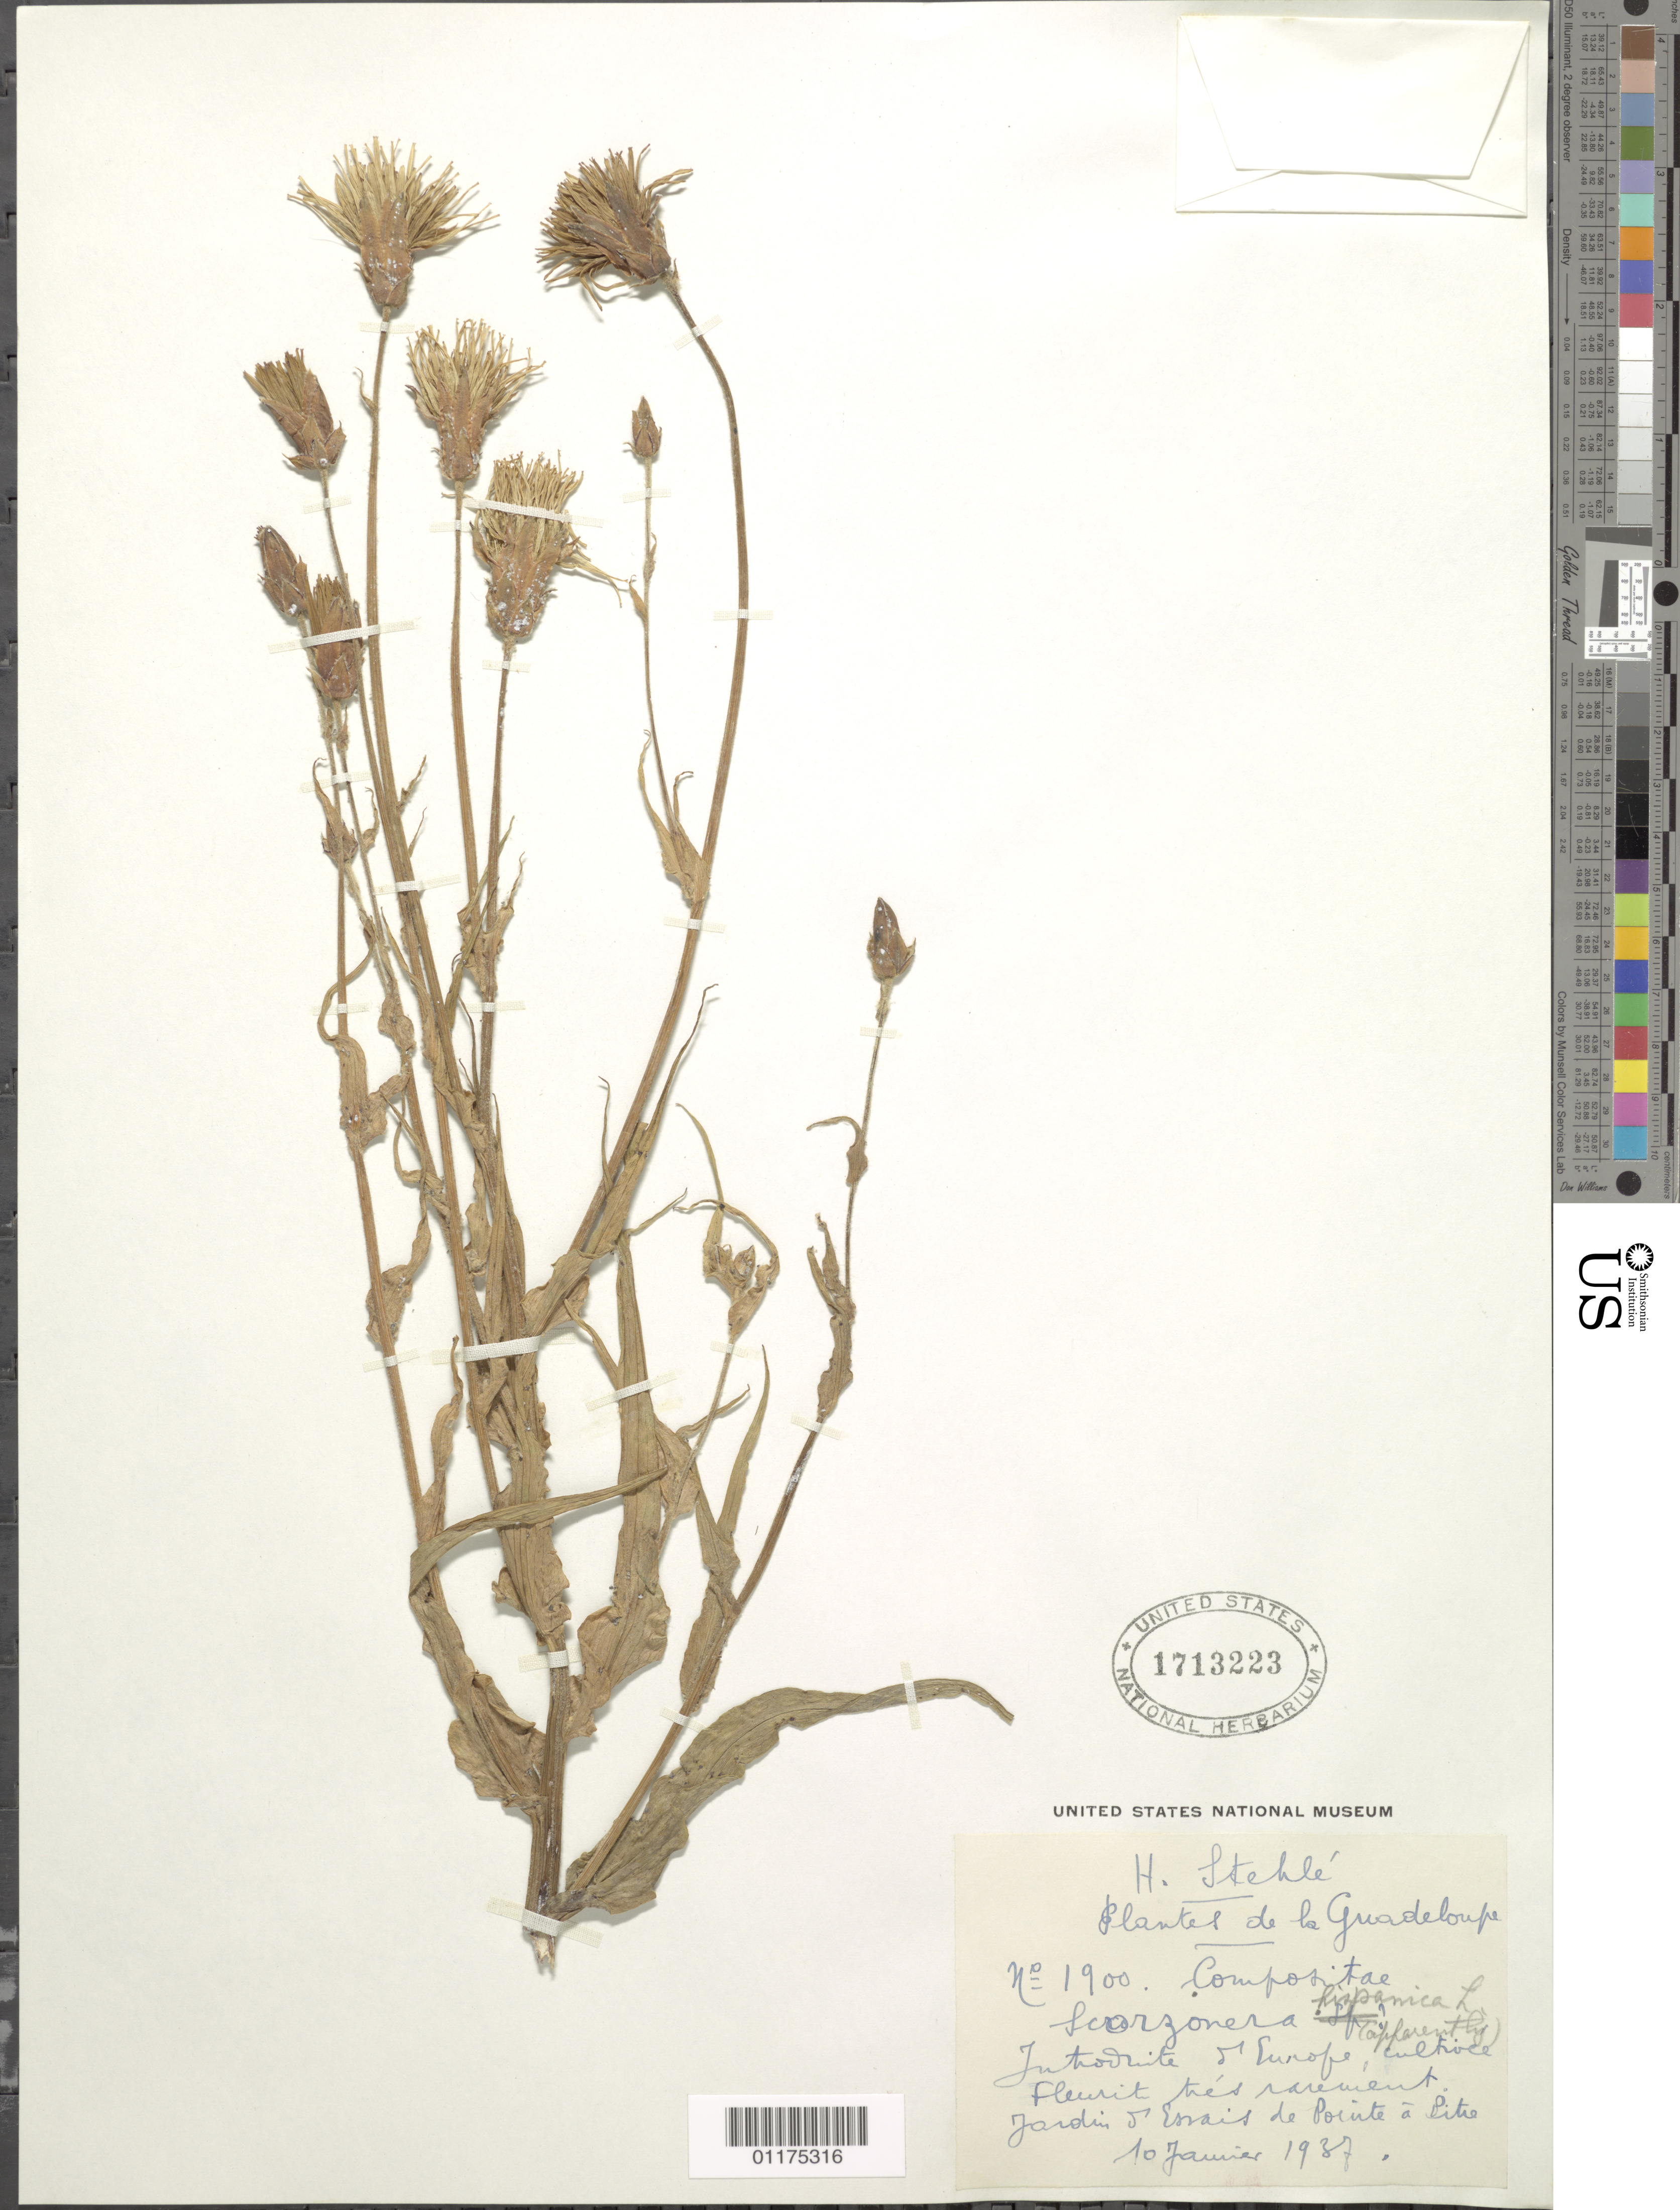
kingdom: Plantae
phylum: Tracheophyta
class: Magnoliopsida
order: Asterales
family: Asteraceae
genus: Scorzonera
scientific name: Scorzonera hispanica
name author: L.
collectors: H. Stehlé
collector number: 1900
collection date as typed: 10 Jan 1937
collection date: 1937-01-10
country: Guadeloupe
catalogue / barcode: US 1713223